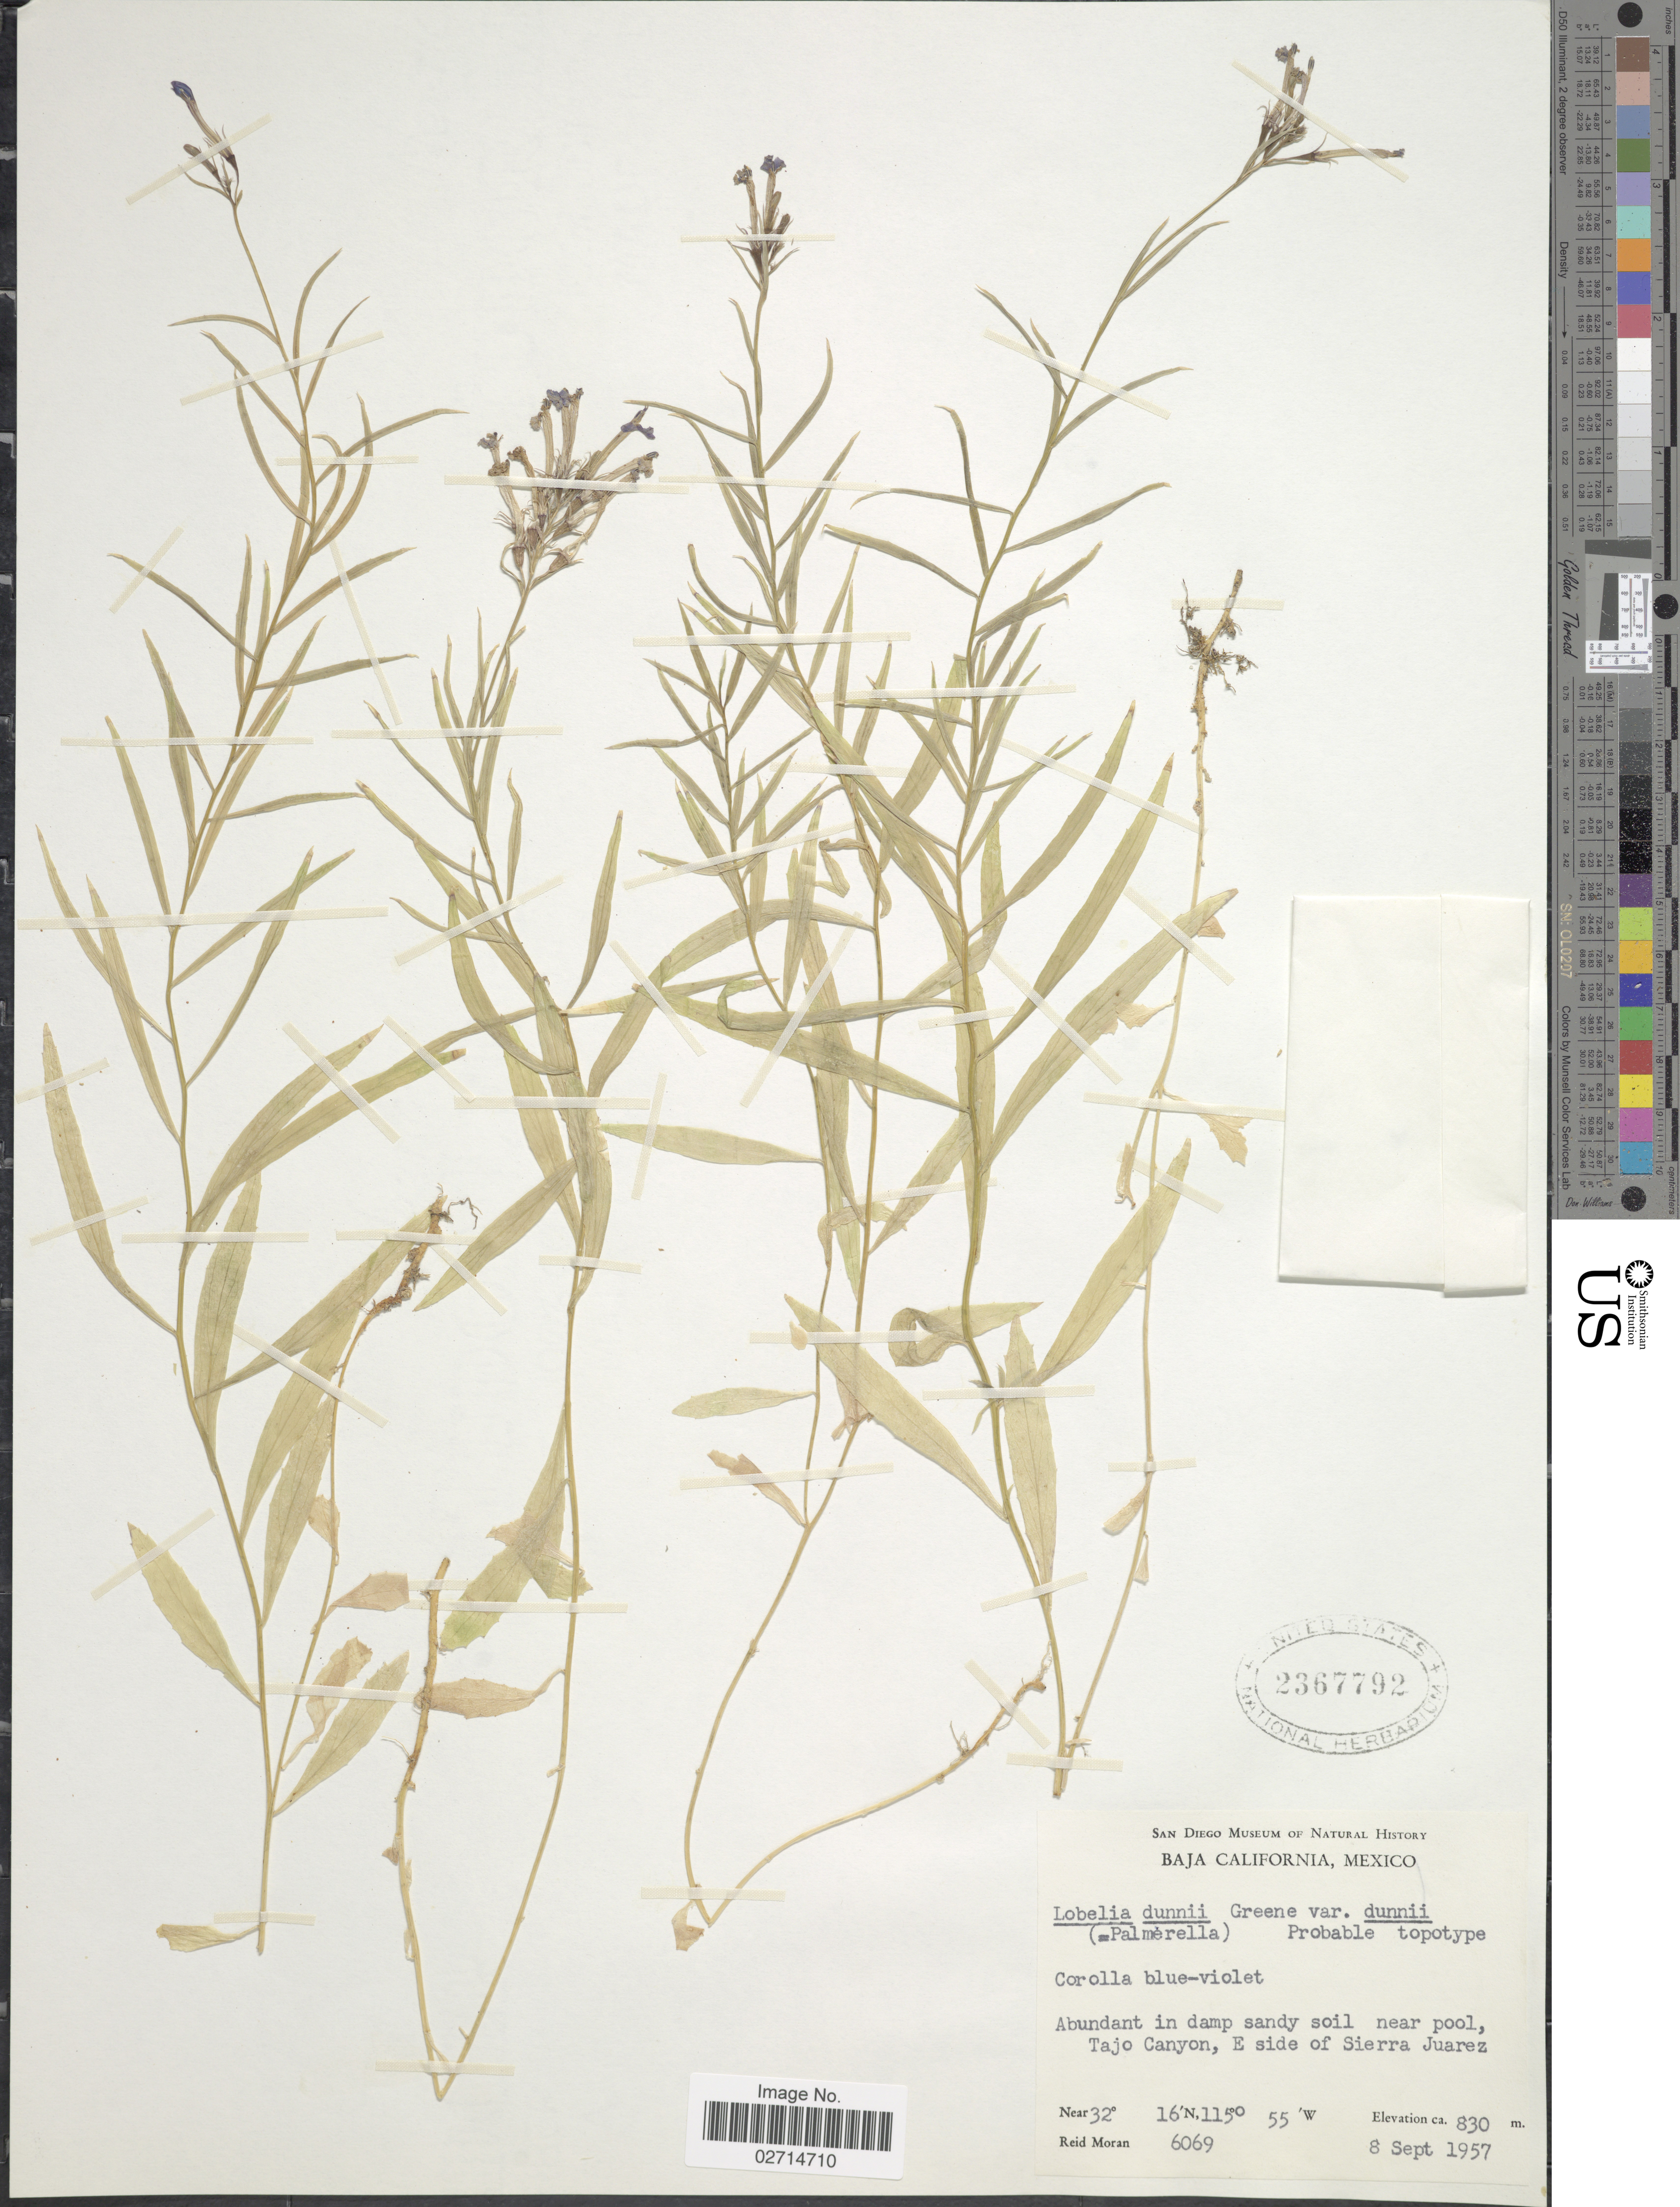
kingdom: Plantae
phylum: Tracheophyta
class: Magnoliopsida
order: Asterales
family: Campanulaceae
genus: Lobelia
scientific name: Lobelia dunnii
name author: S.W. Greene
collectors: R. V. Moran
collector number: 6069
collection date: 1957-09-08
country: Mexico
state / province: Baja California Norte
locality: Abundant in damp sandy soil near pool, Tajo Canyon, E side of Sierra Juarez.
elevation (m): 830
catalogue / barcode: US 2367792